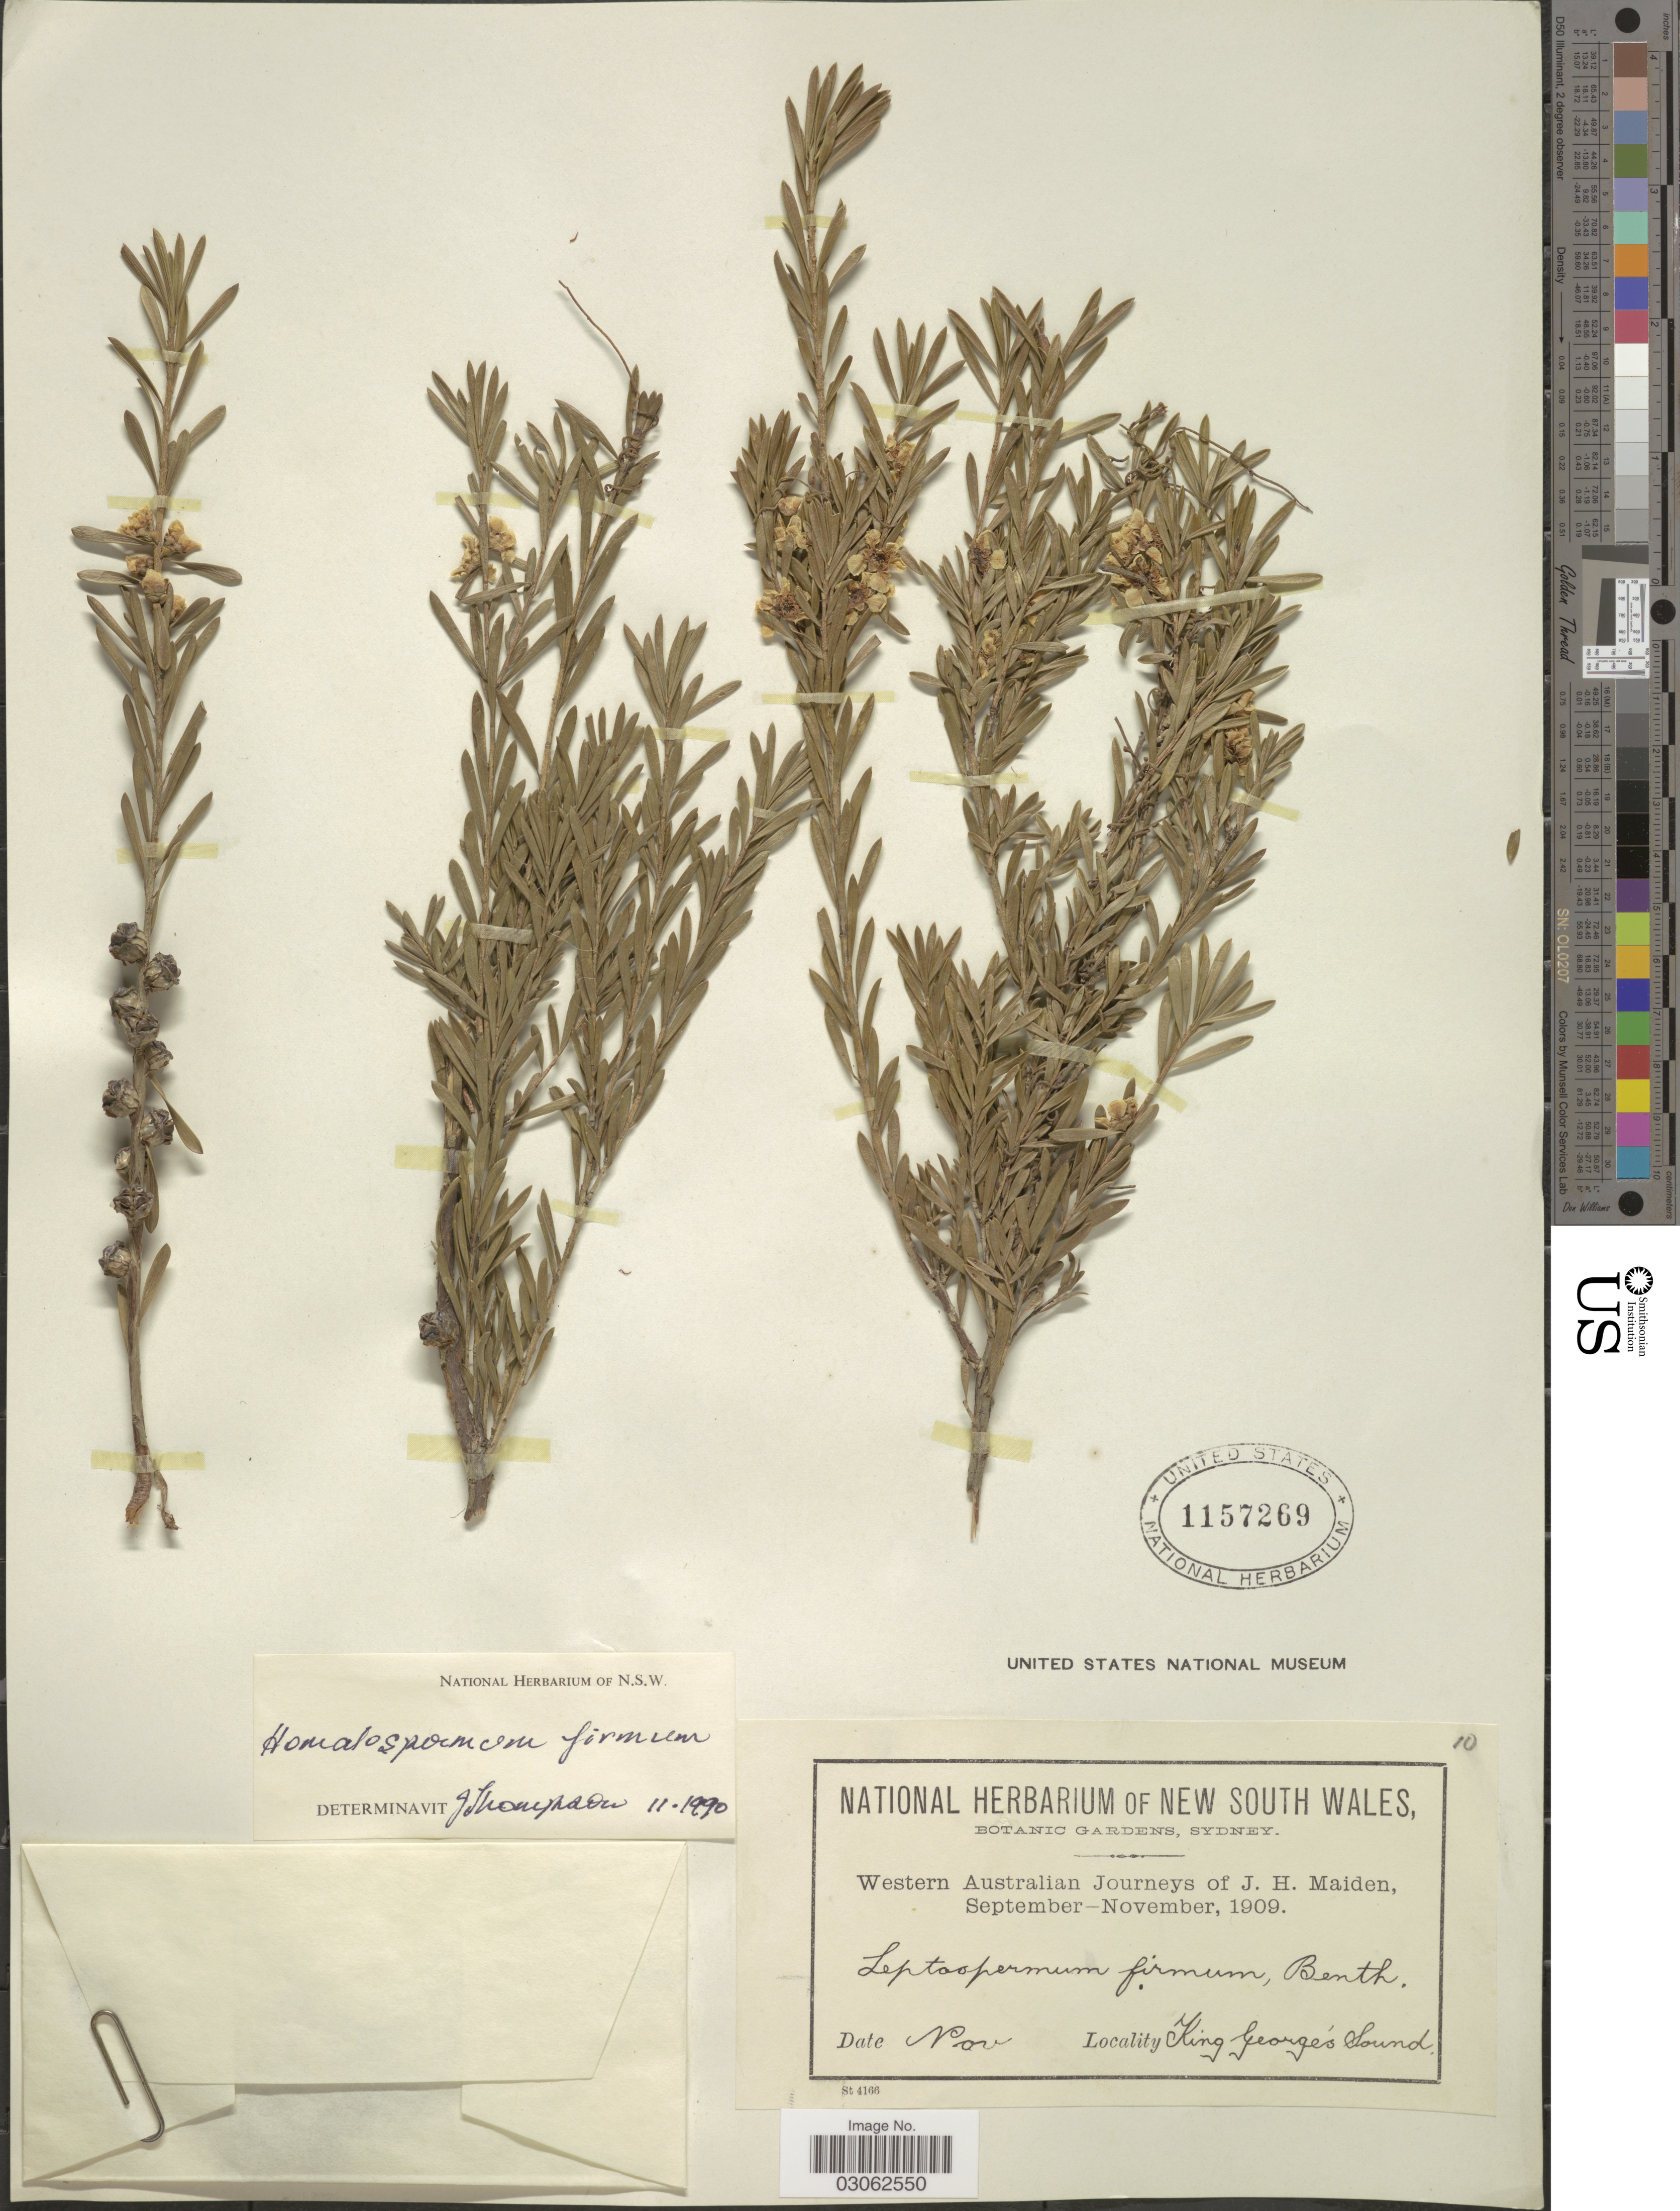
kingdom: Plantae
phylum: Tracheophyta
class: Magnoliopsida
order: Myrtales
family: Myrtaceae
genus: Homalospermum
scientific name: Homalospermum firmum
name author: Schauer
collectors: J. Maiden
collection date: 1909-11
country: Australia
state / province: Western Australia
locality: Western Australian. King George's Sound.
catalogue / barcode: US 1157269